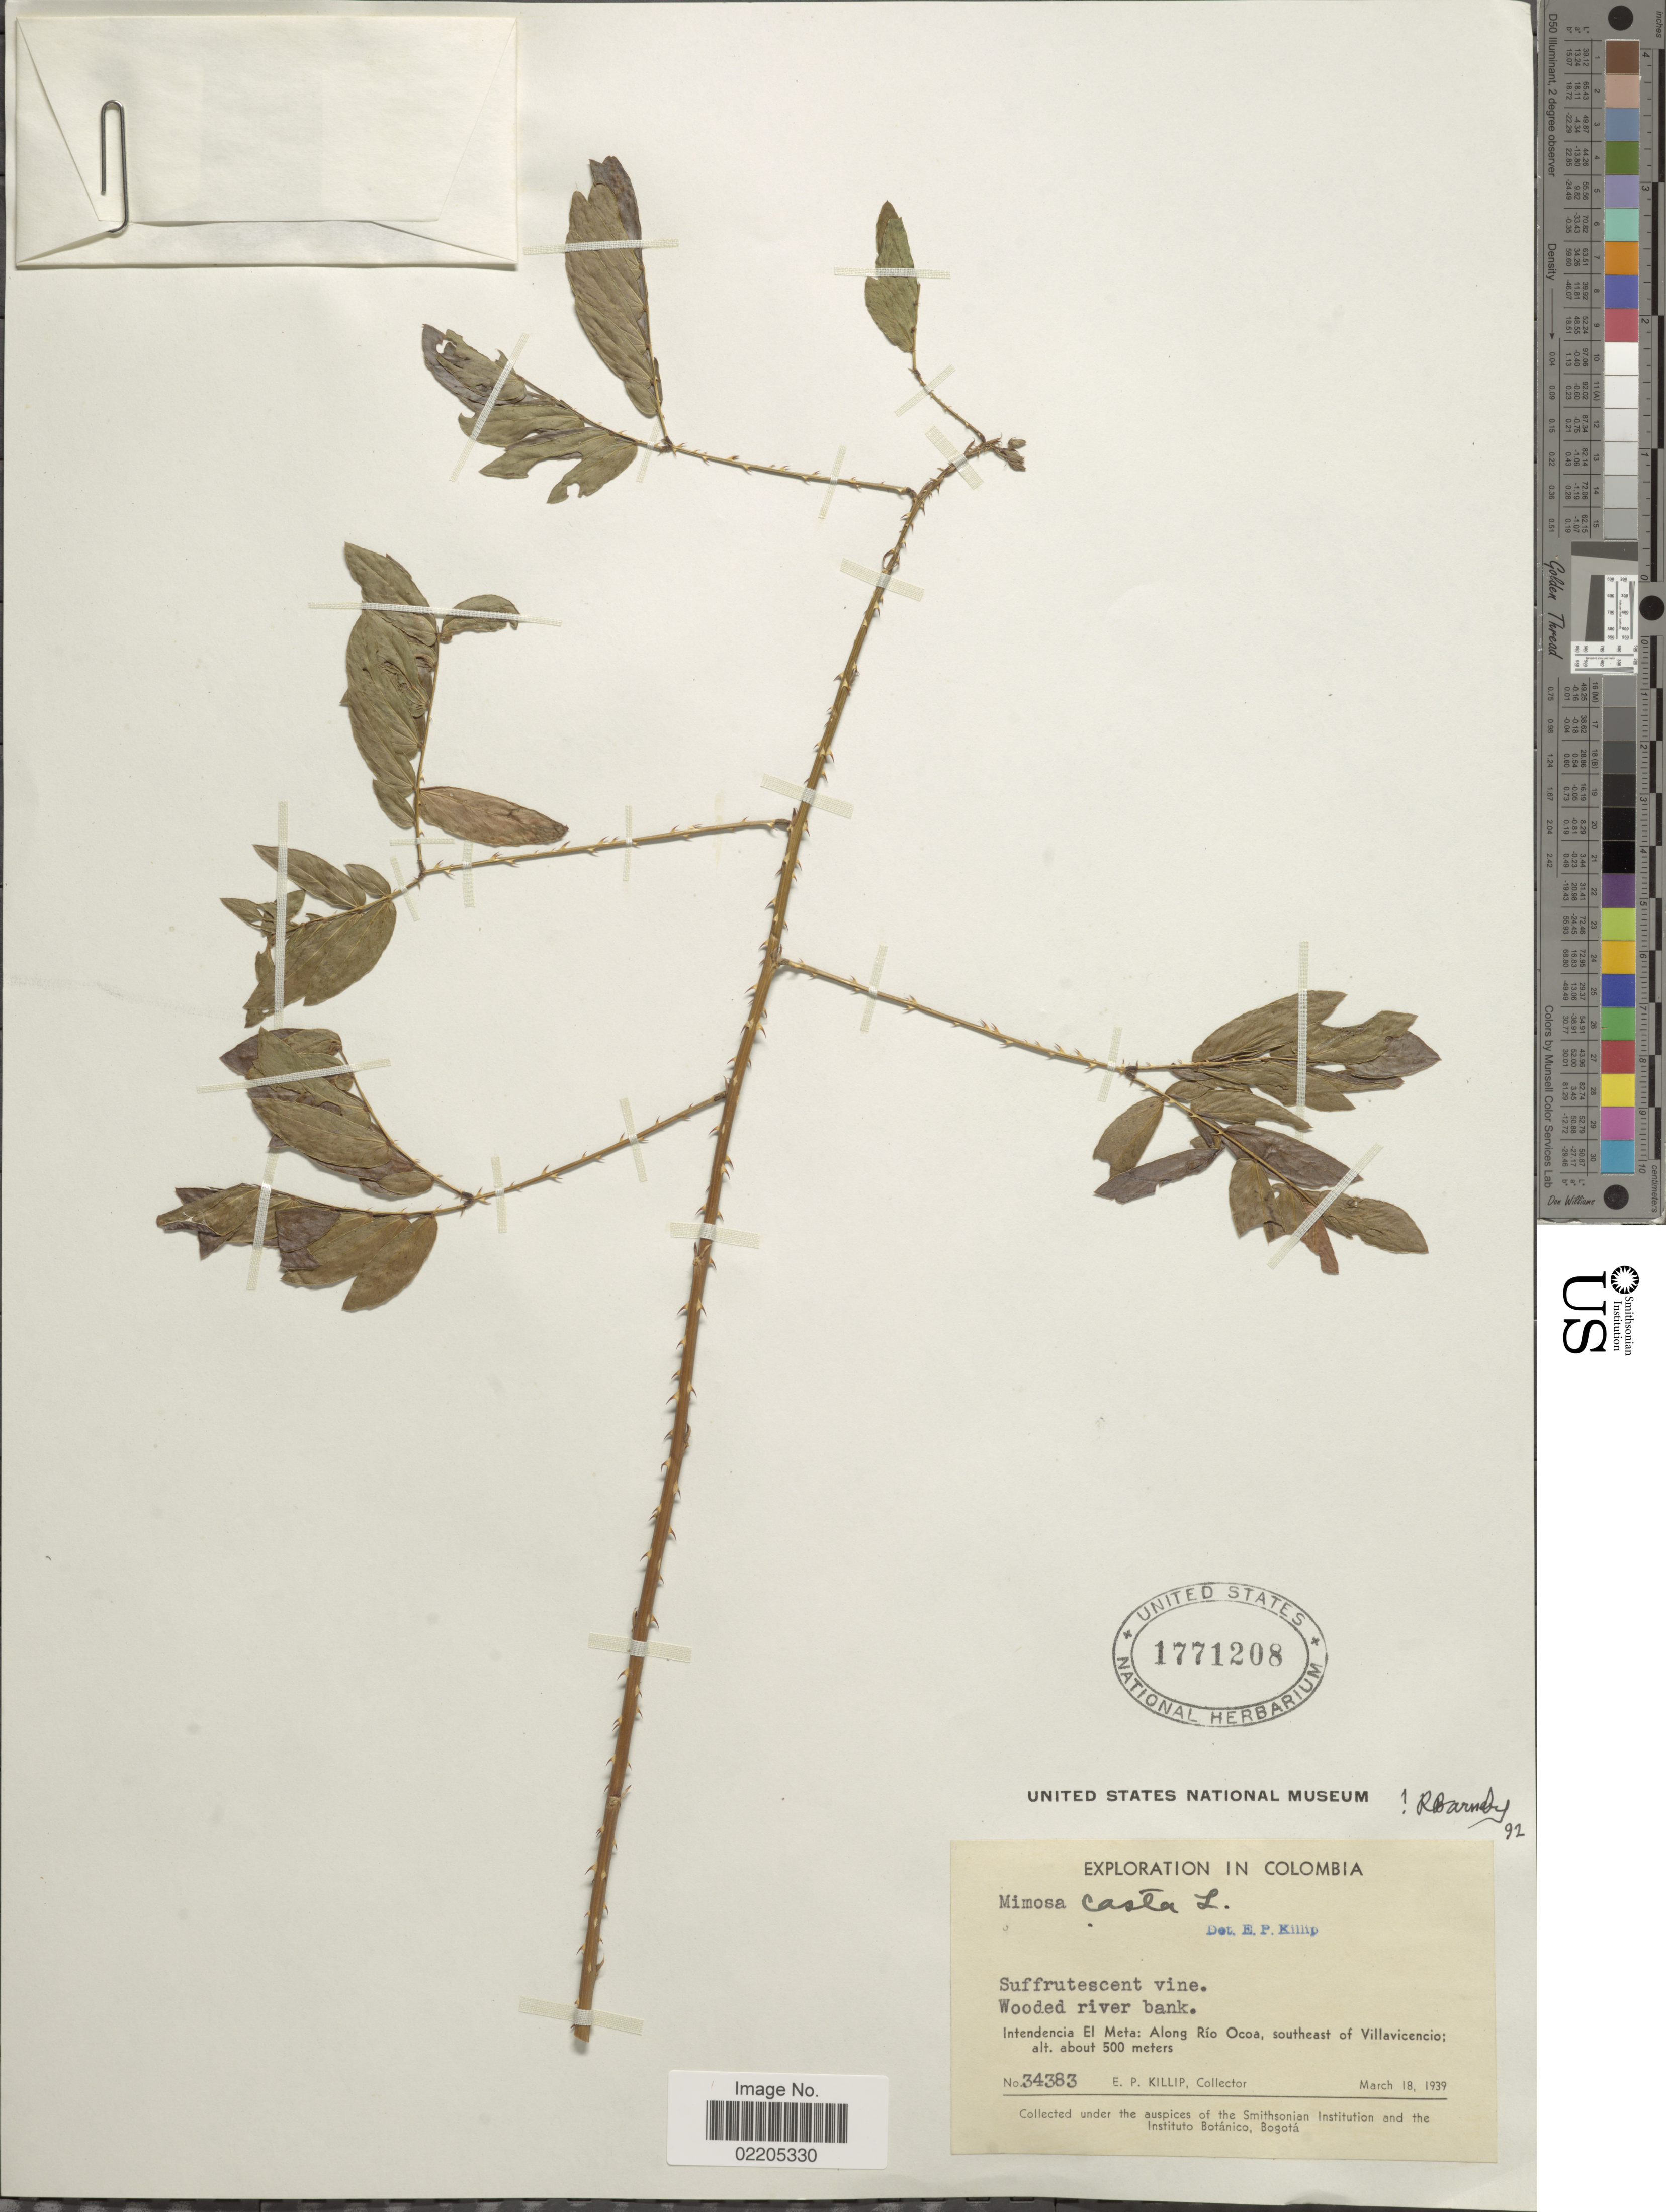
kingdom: Plantae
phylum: Tracheophyta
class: Magnoliopsida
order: Fabales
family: Fabaceae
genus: Mimosa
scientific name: Mimosa casta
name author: L.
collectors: E. P. Killip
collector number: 34383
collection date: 1939-03-18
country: Colombia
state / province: Meta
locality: Intendencia El Meta: along Rio Ocoa, southeast of Villavicencio, wooded river bank.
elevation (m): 500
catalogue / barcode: US 1771208